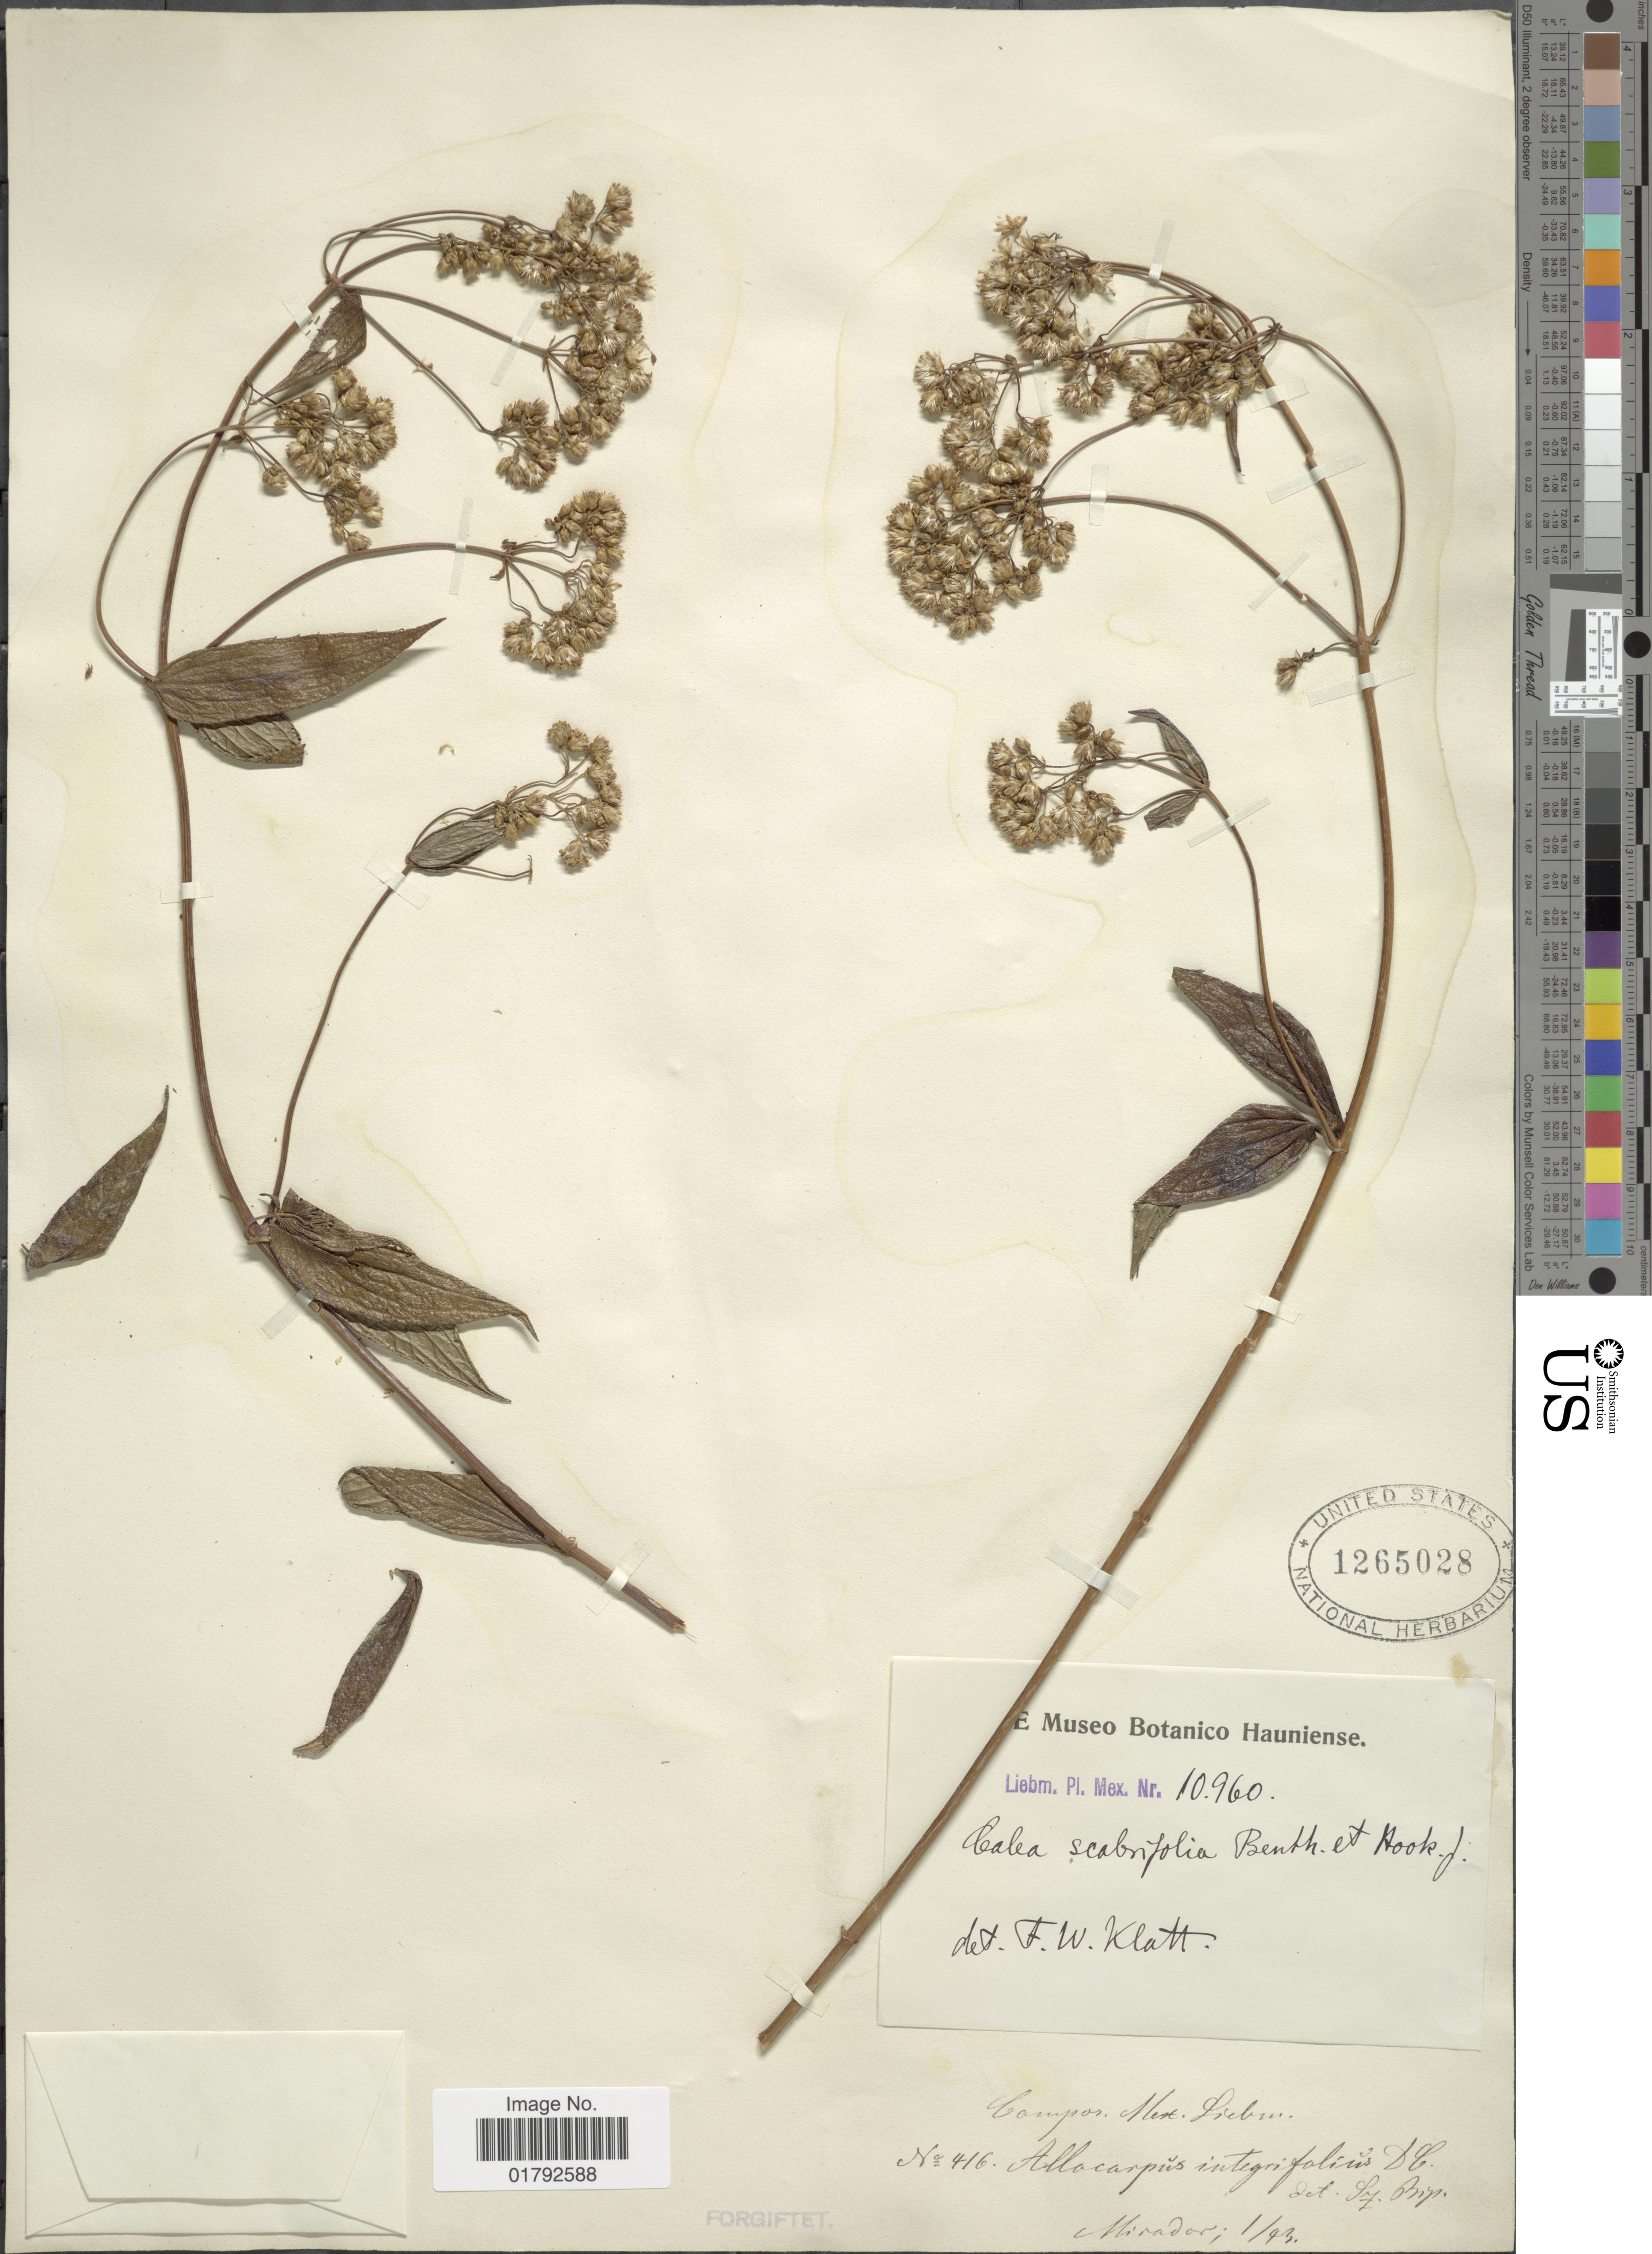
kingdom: Plantae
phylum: Tracheophyta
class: Magnoliopsida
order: Asterales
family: Asteraceae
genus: Alloispermum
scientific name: Alloispermum integrifolium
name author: (DC.) H. Rob.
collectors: Liebmann, --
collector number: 416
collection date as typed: Transcribed d/m/y: /1/93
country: Mexico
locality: Mirador.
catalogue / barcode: US 1265028